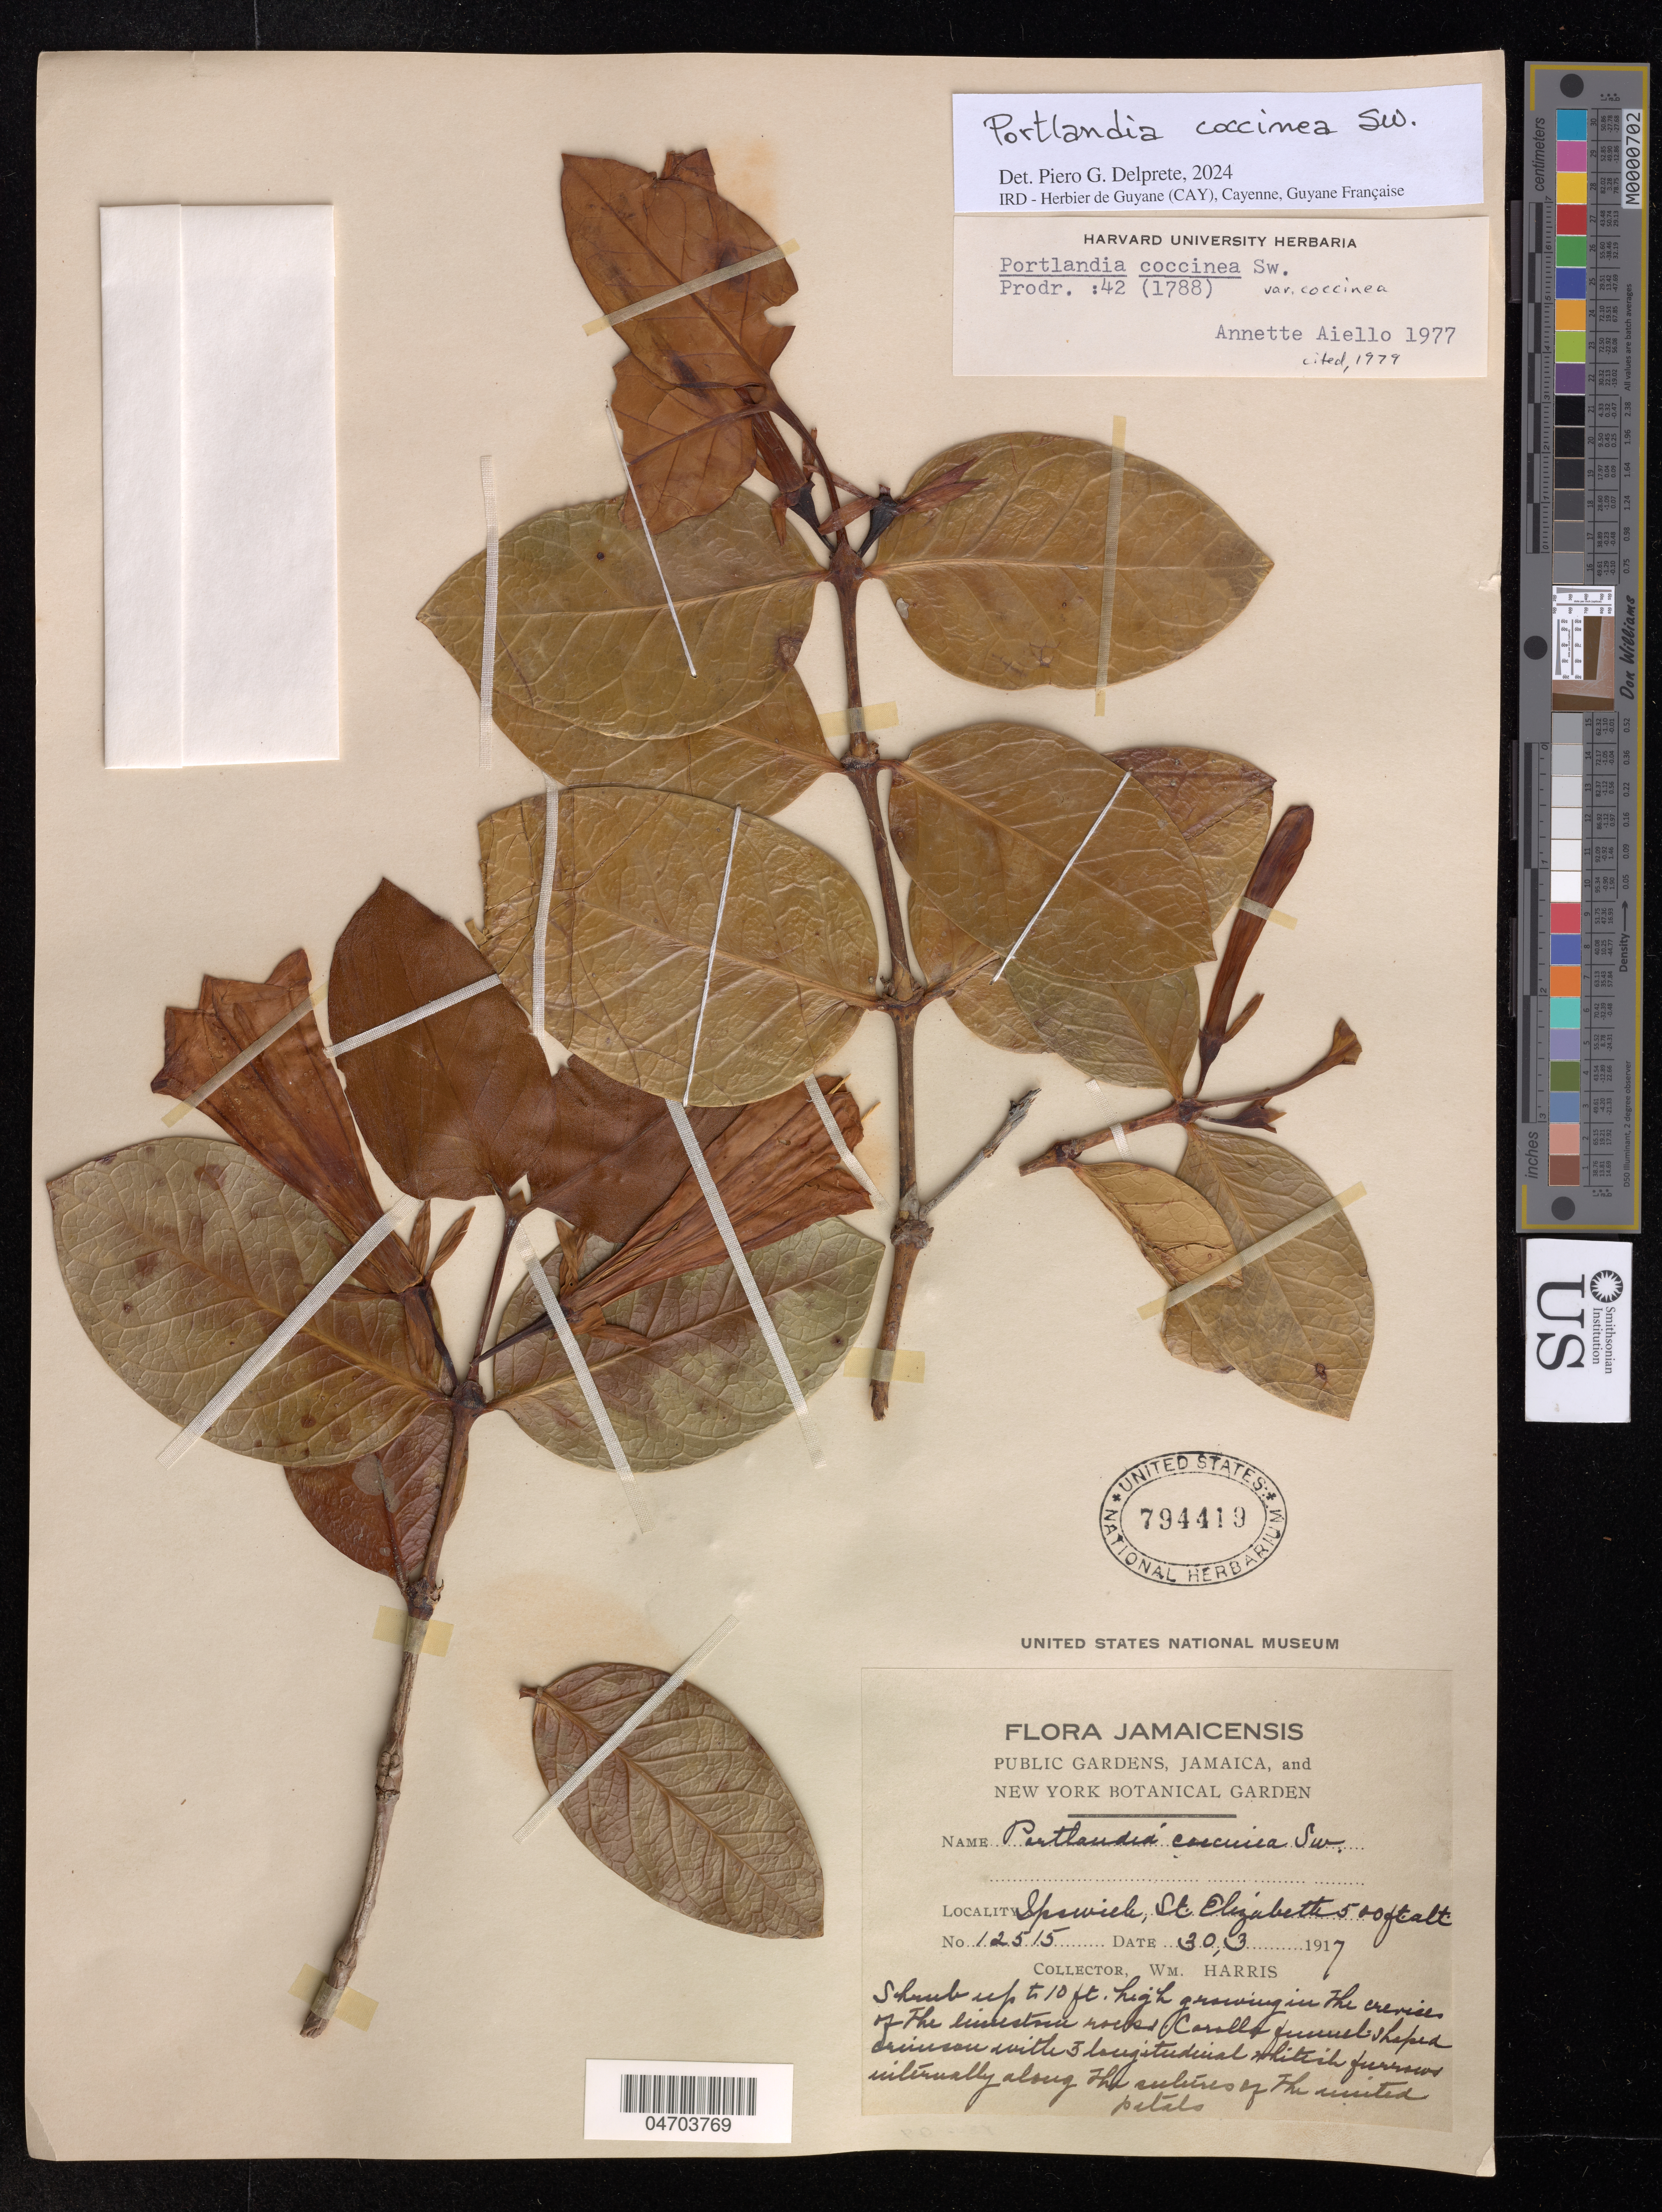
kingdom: Plantae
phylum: Tracheophyta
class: Magnoliopsida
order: Gentianales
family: Rubiaceae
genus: Portlandia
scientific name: Portlandia coccinea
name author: Sw.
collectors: W. Harris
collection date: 1917-03-30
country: Jamaica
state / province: St. Elizabeth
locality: Ipswich. St. Elizabeth.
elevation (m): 152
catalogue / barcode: US 794419